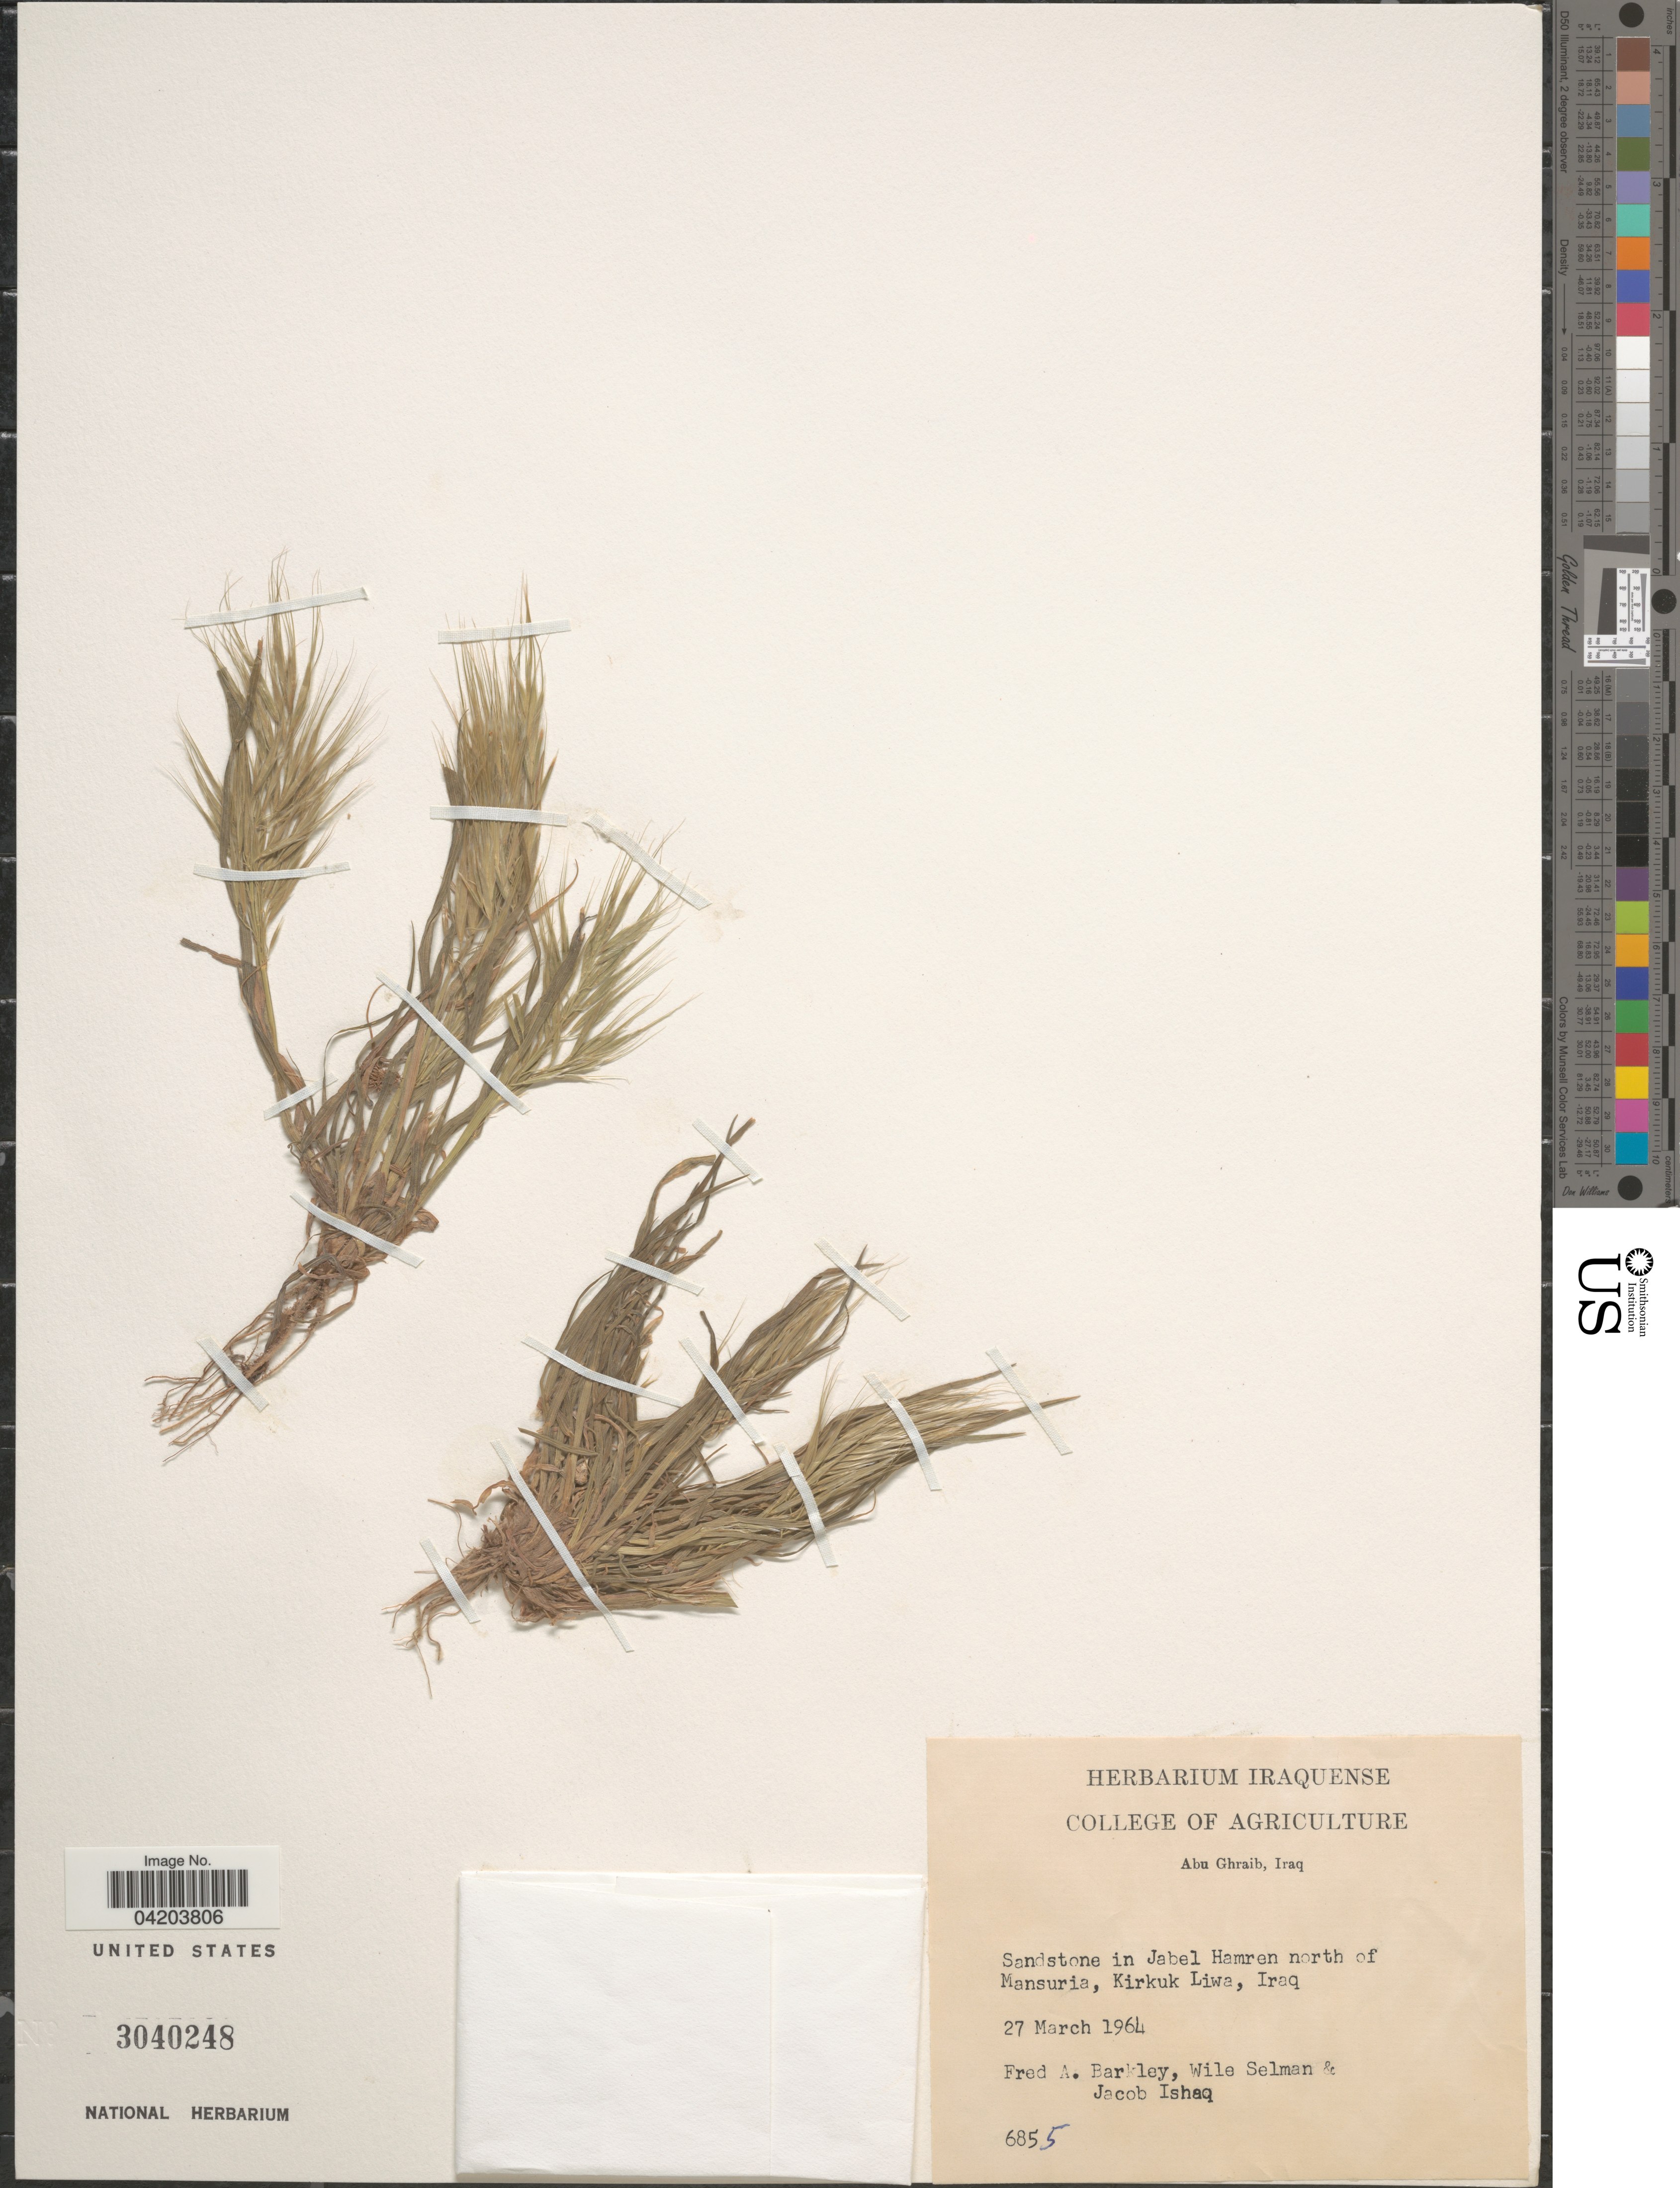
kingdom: Plantae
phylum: Tracheophyta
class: Liliopsida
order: Poales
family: Poaceae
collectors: F. A. Barkley, W. Selman & J. Ishaq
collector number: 6855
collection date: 1964-03-27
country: Iraq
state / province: Kirkūk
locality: Sandstone in Jabel Hamren north of Mansuria, Kirkuk Liwa.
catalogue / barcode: US 3040248